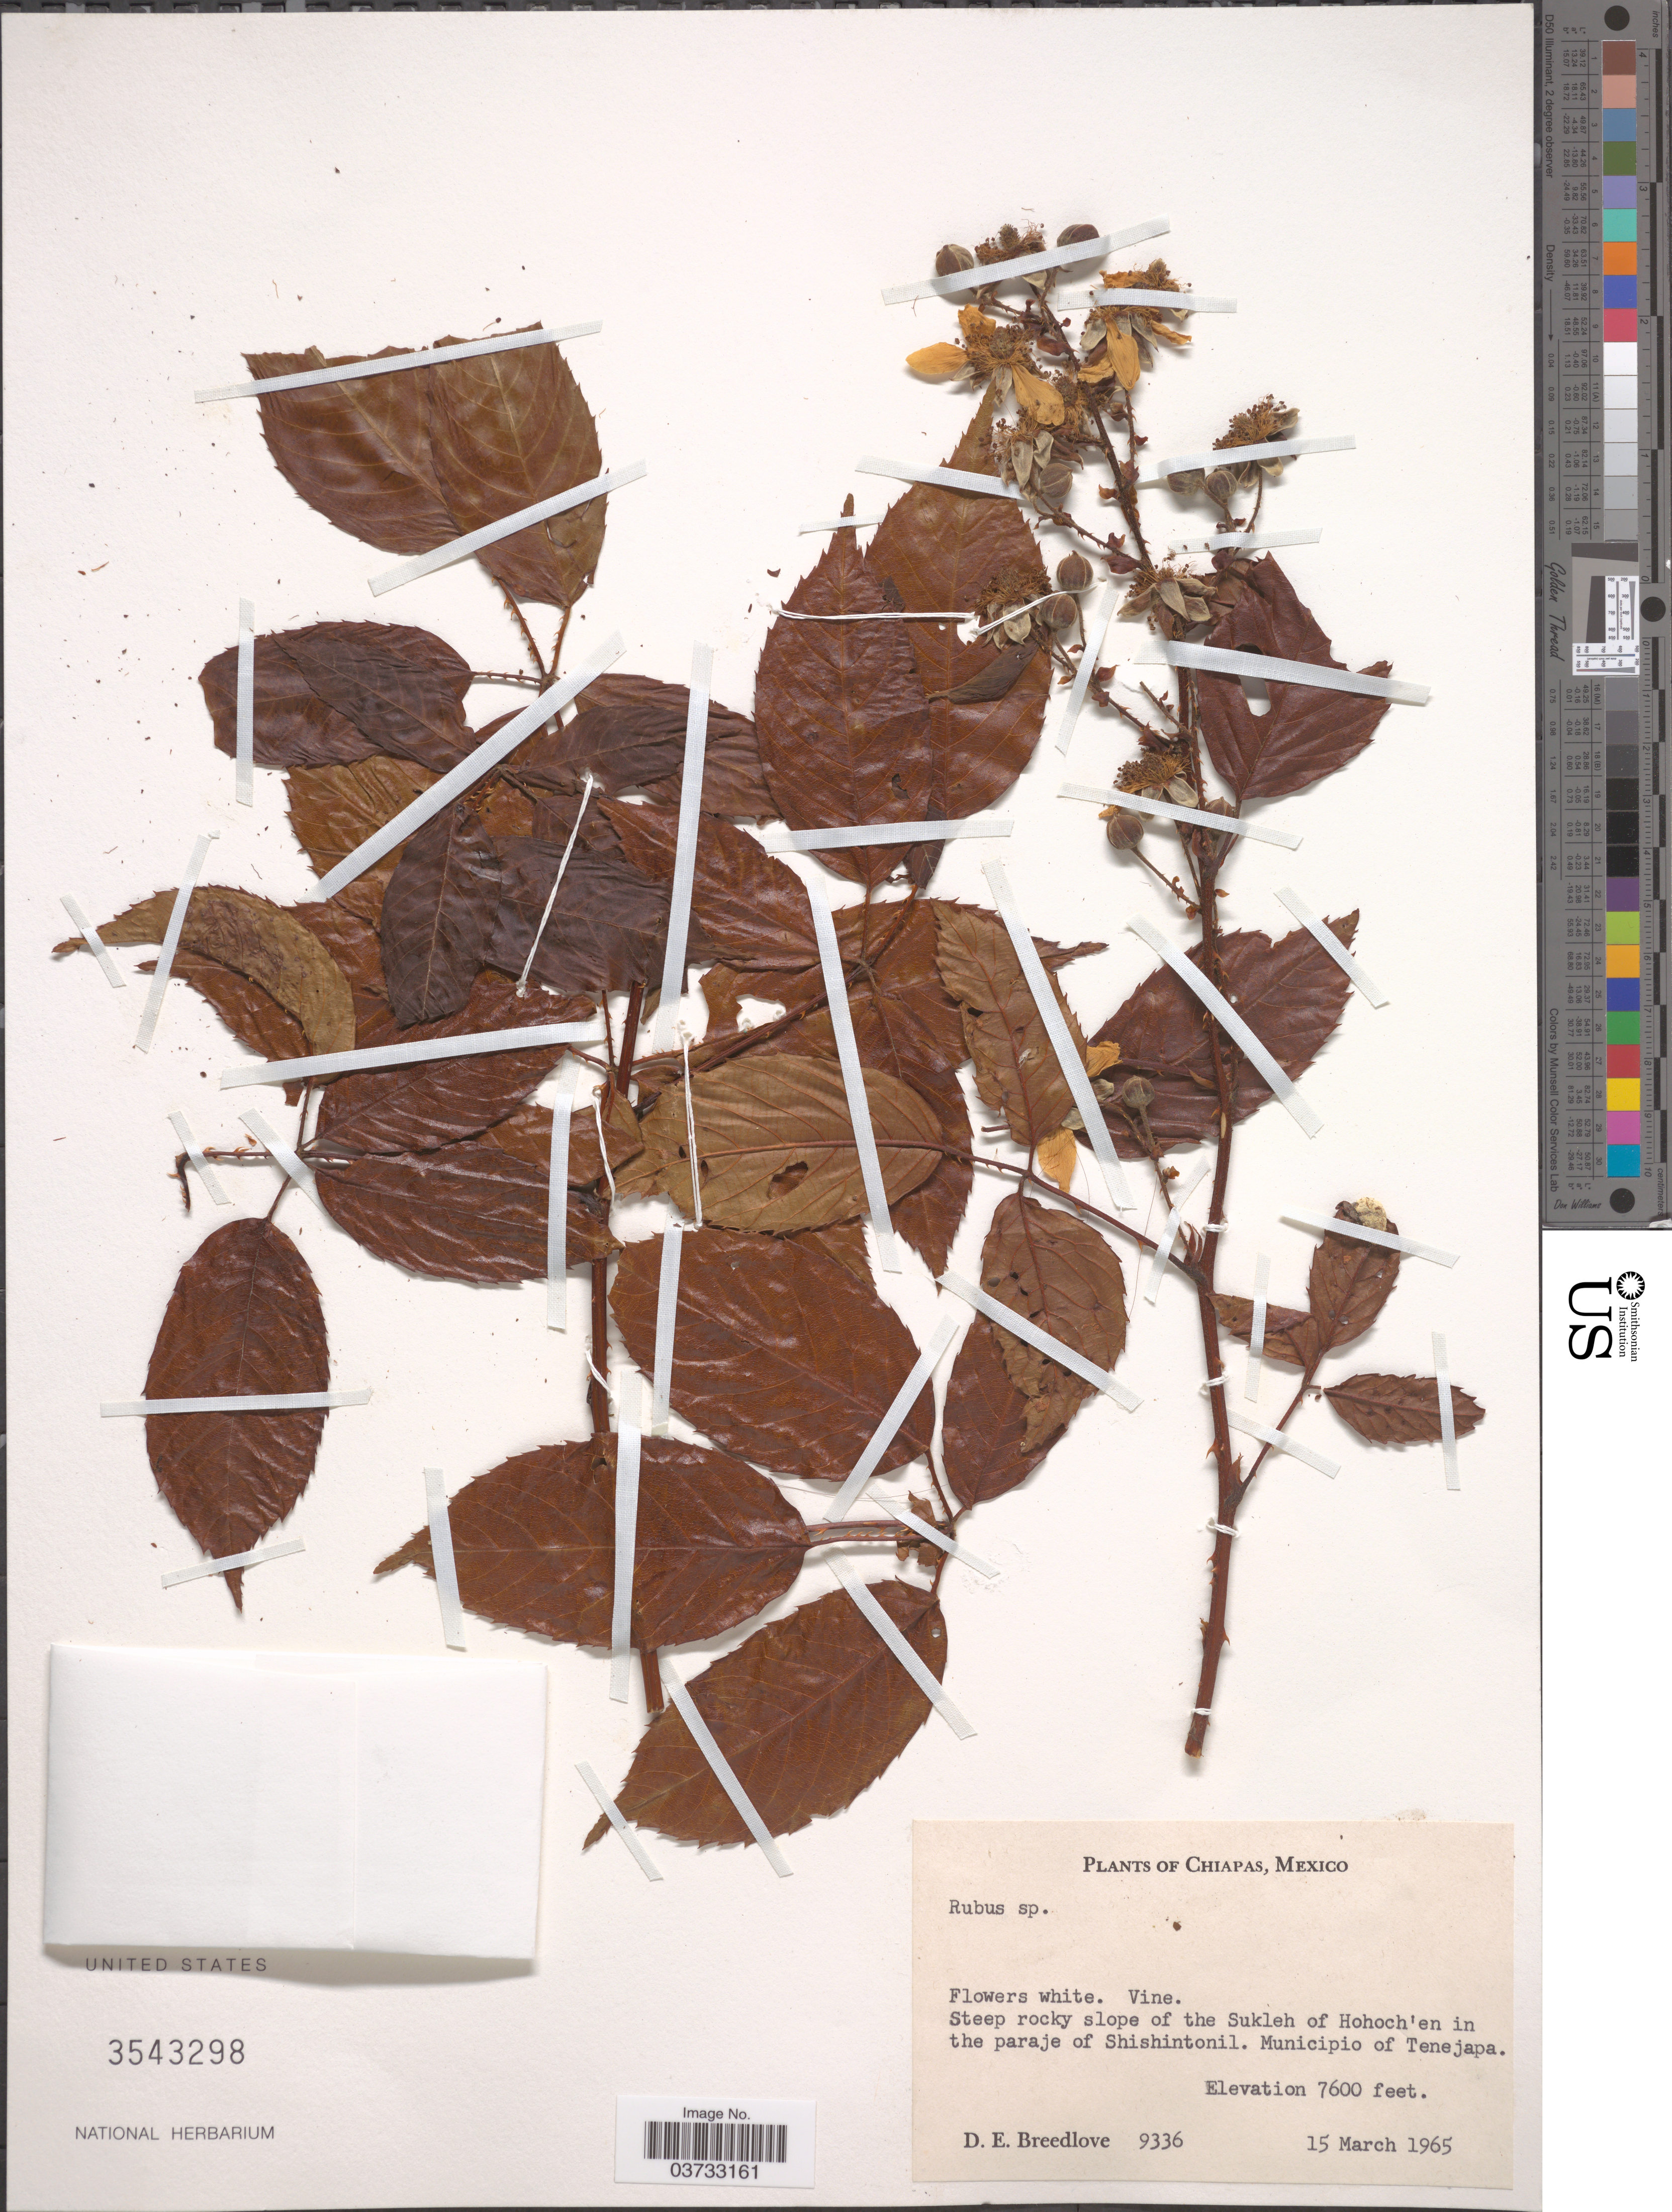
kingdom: Plantae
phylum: Tracheophyta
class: Magnoliopsida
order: Rosales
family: Rosaceae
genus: Rubus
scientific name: Rubus sp.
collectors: D. E. Breedlove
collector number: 9336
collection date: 1965-03-15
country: Mexico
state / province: Chiapas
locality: Steep rocky slope of the Sukleh of Hohoch' en in the paraje of Shishintonil. Municipio of Tenejapa.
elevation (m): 2316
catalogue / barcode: US 3543298